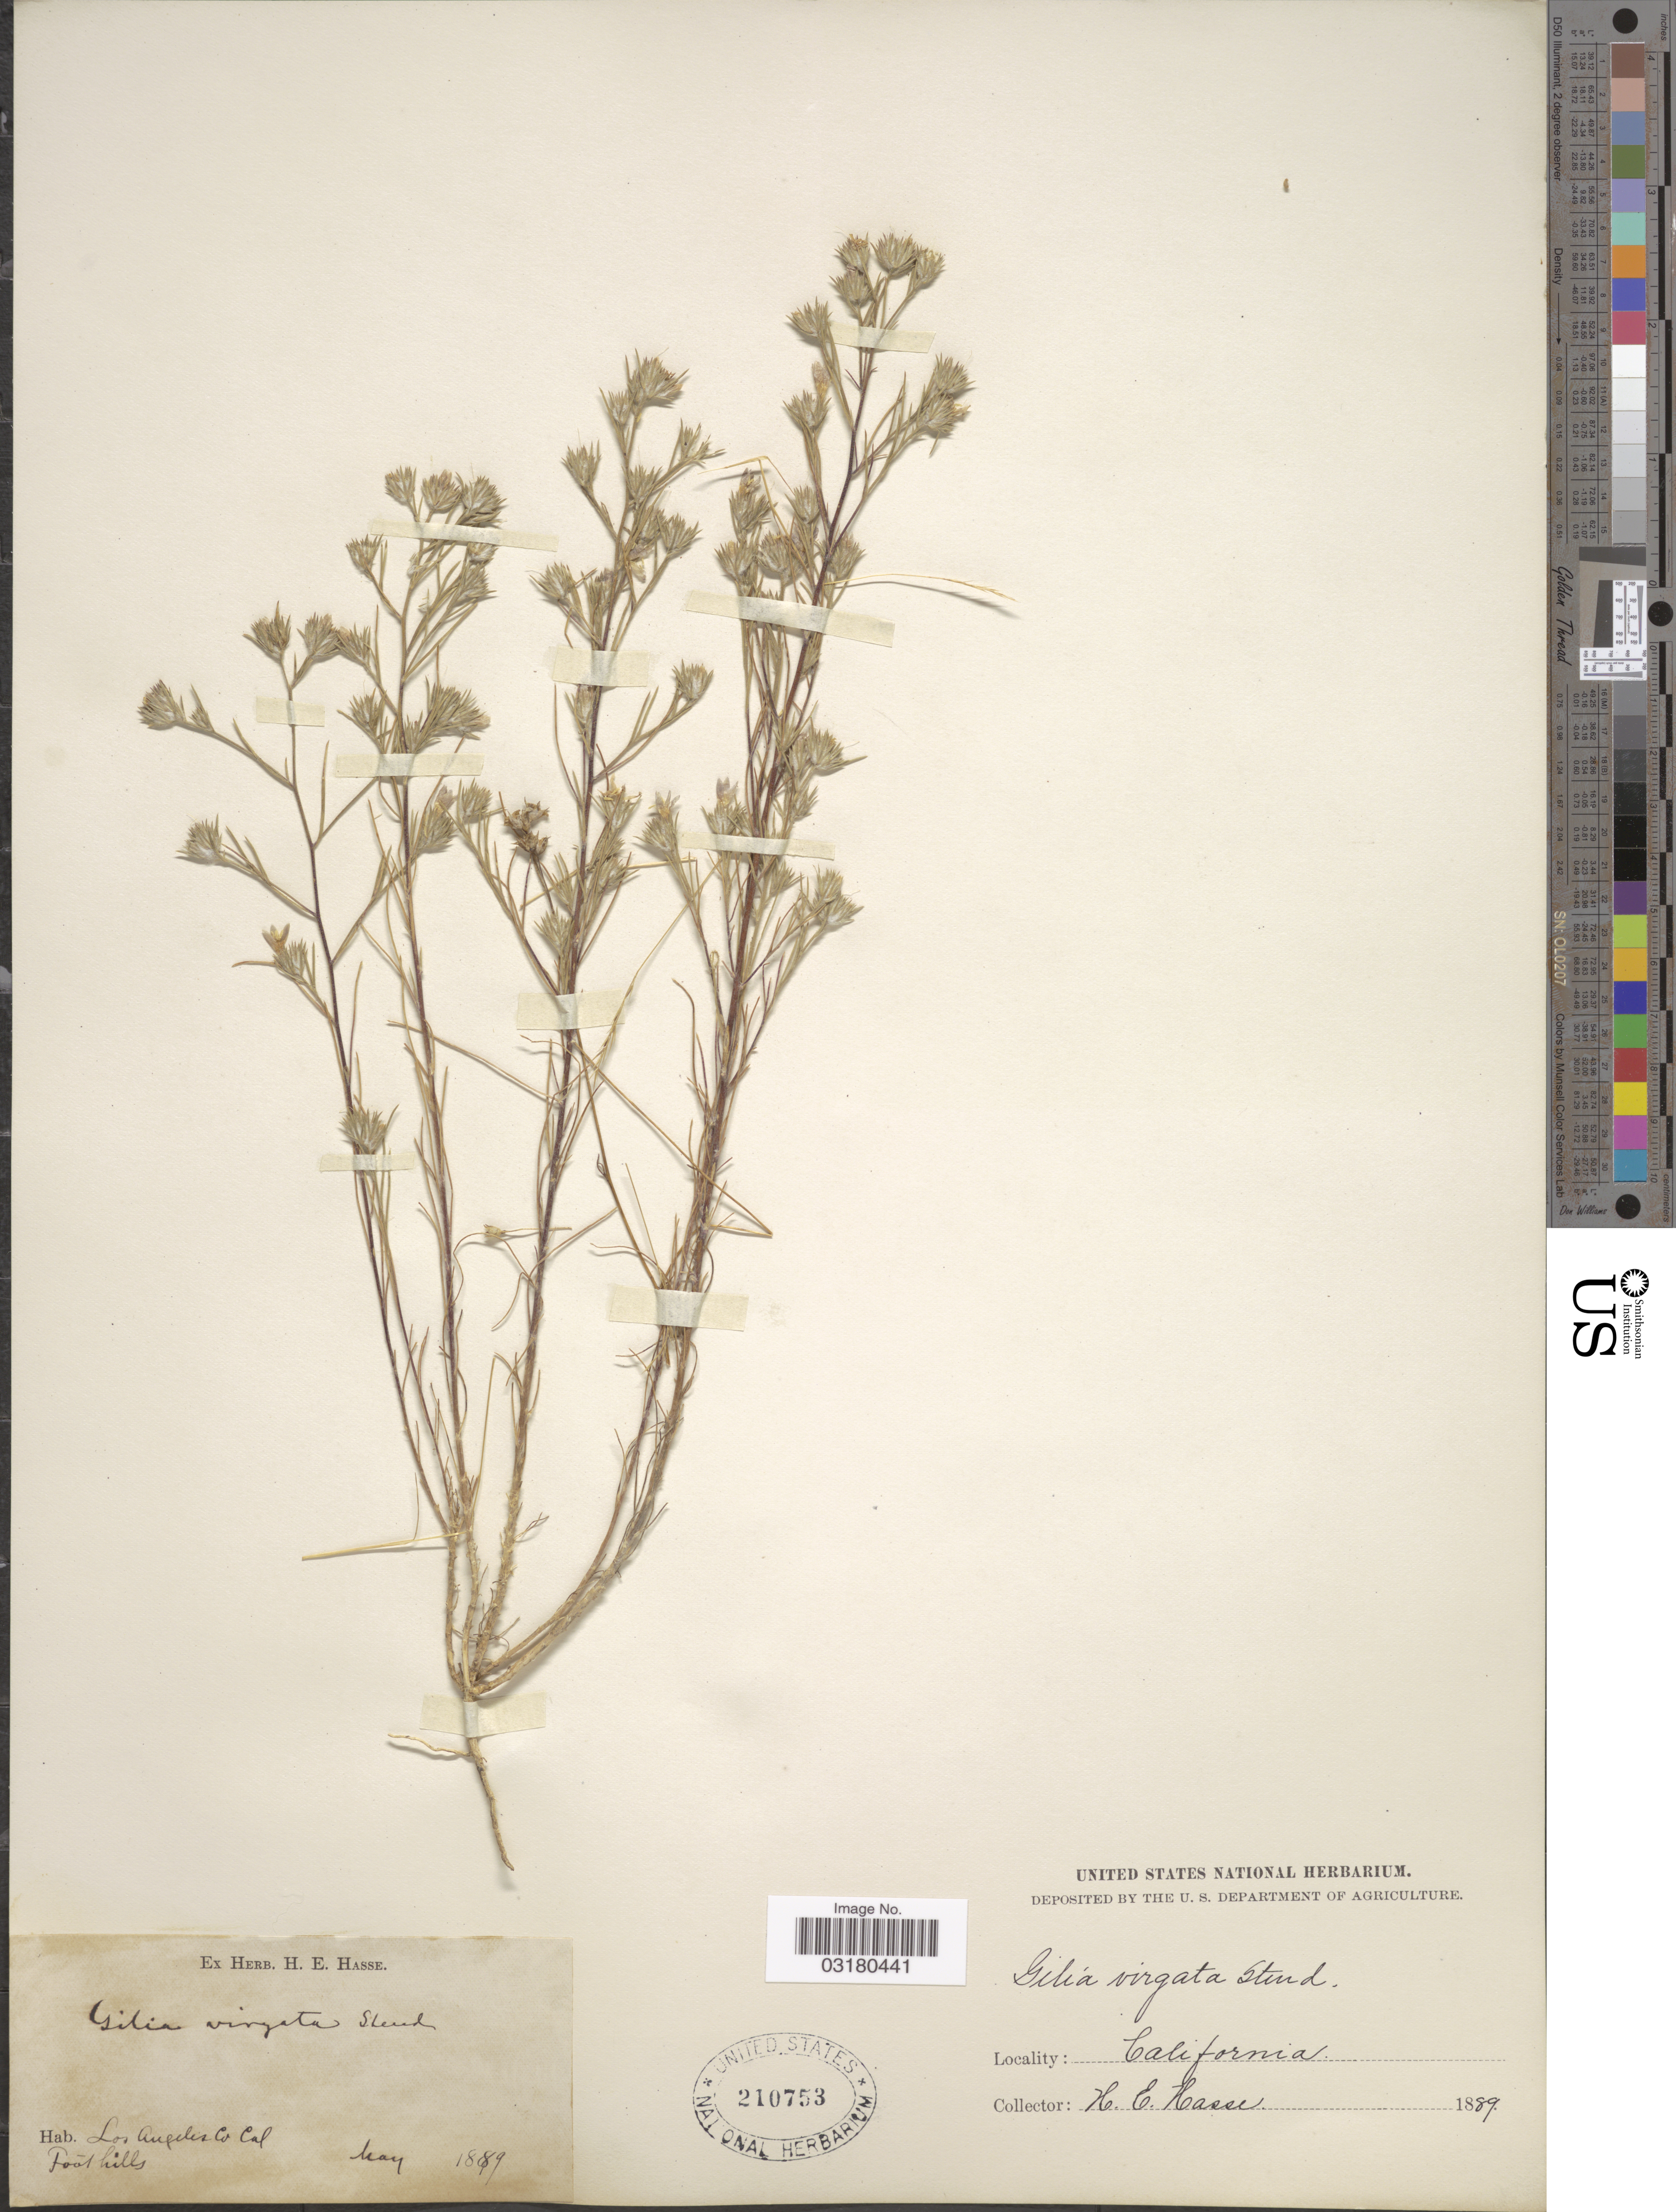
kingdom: Plantae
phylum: Tracheophyta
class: Magnoliopsida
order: Ericales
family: Polemoniaceae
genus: Eriastrum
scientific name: Eriastrum sapphirinum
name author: (Eastw.) H. Mason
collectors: H. E. Hasse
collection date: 1889-05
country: United States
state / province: California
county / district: Los Angeles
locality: Los Angeles Co.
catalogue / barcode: US 210753